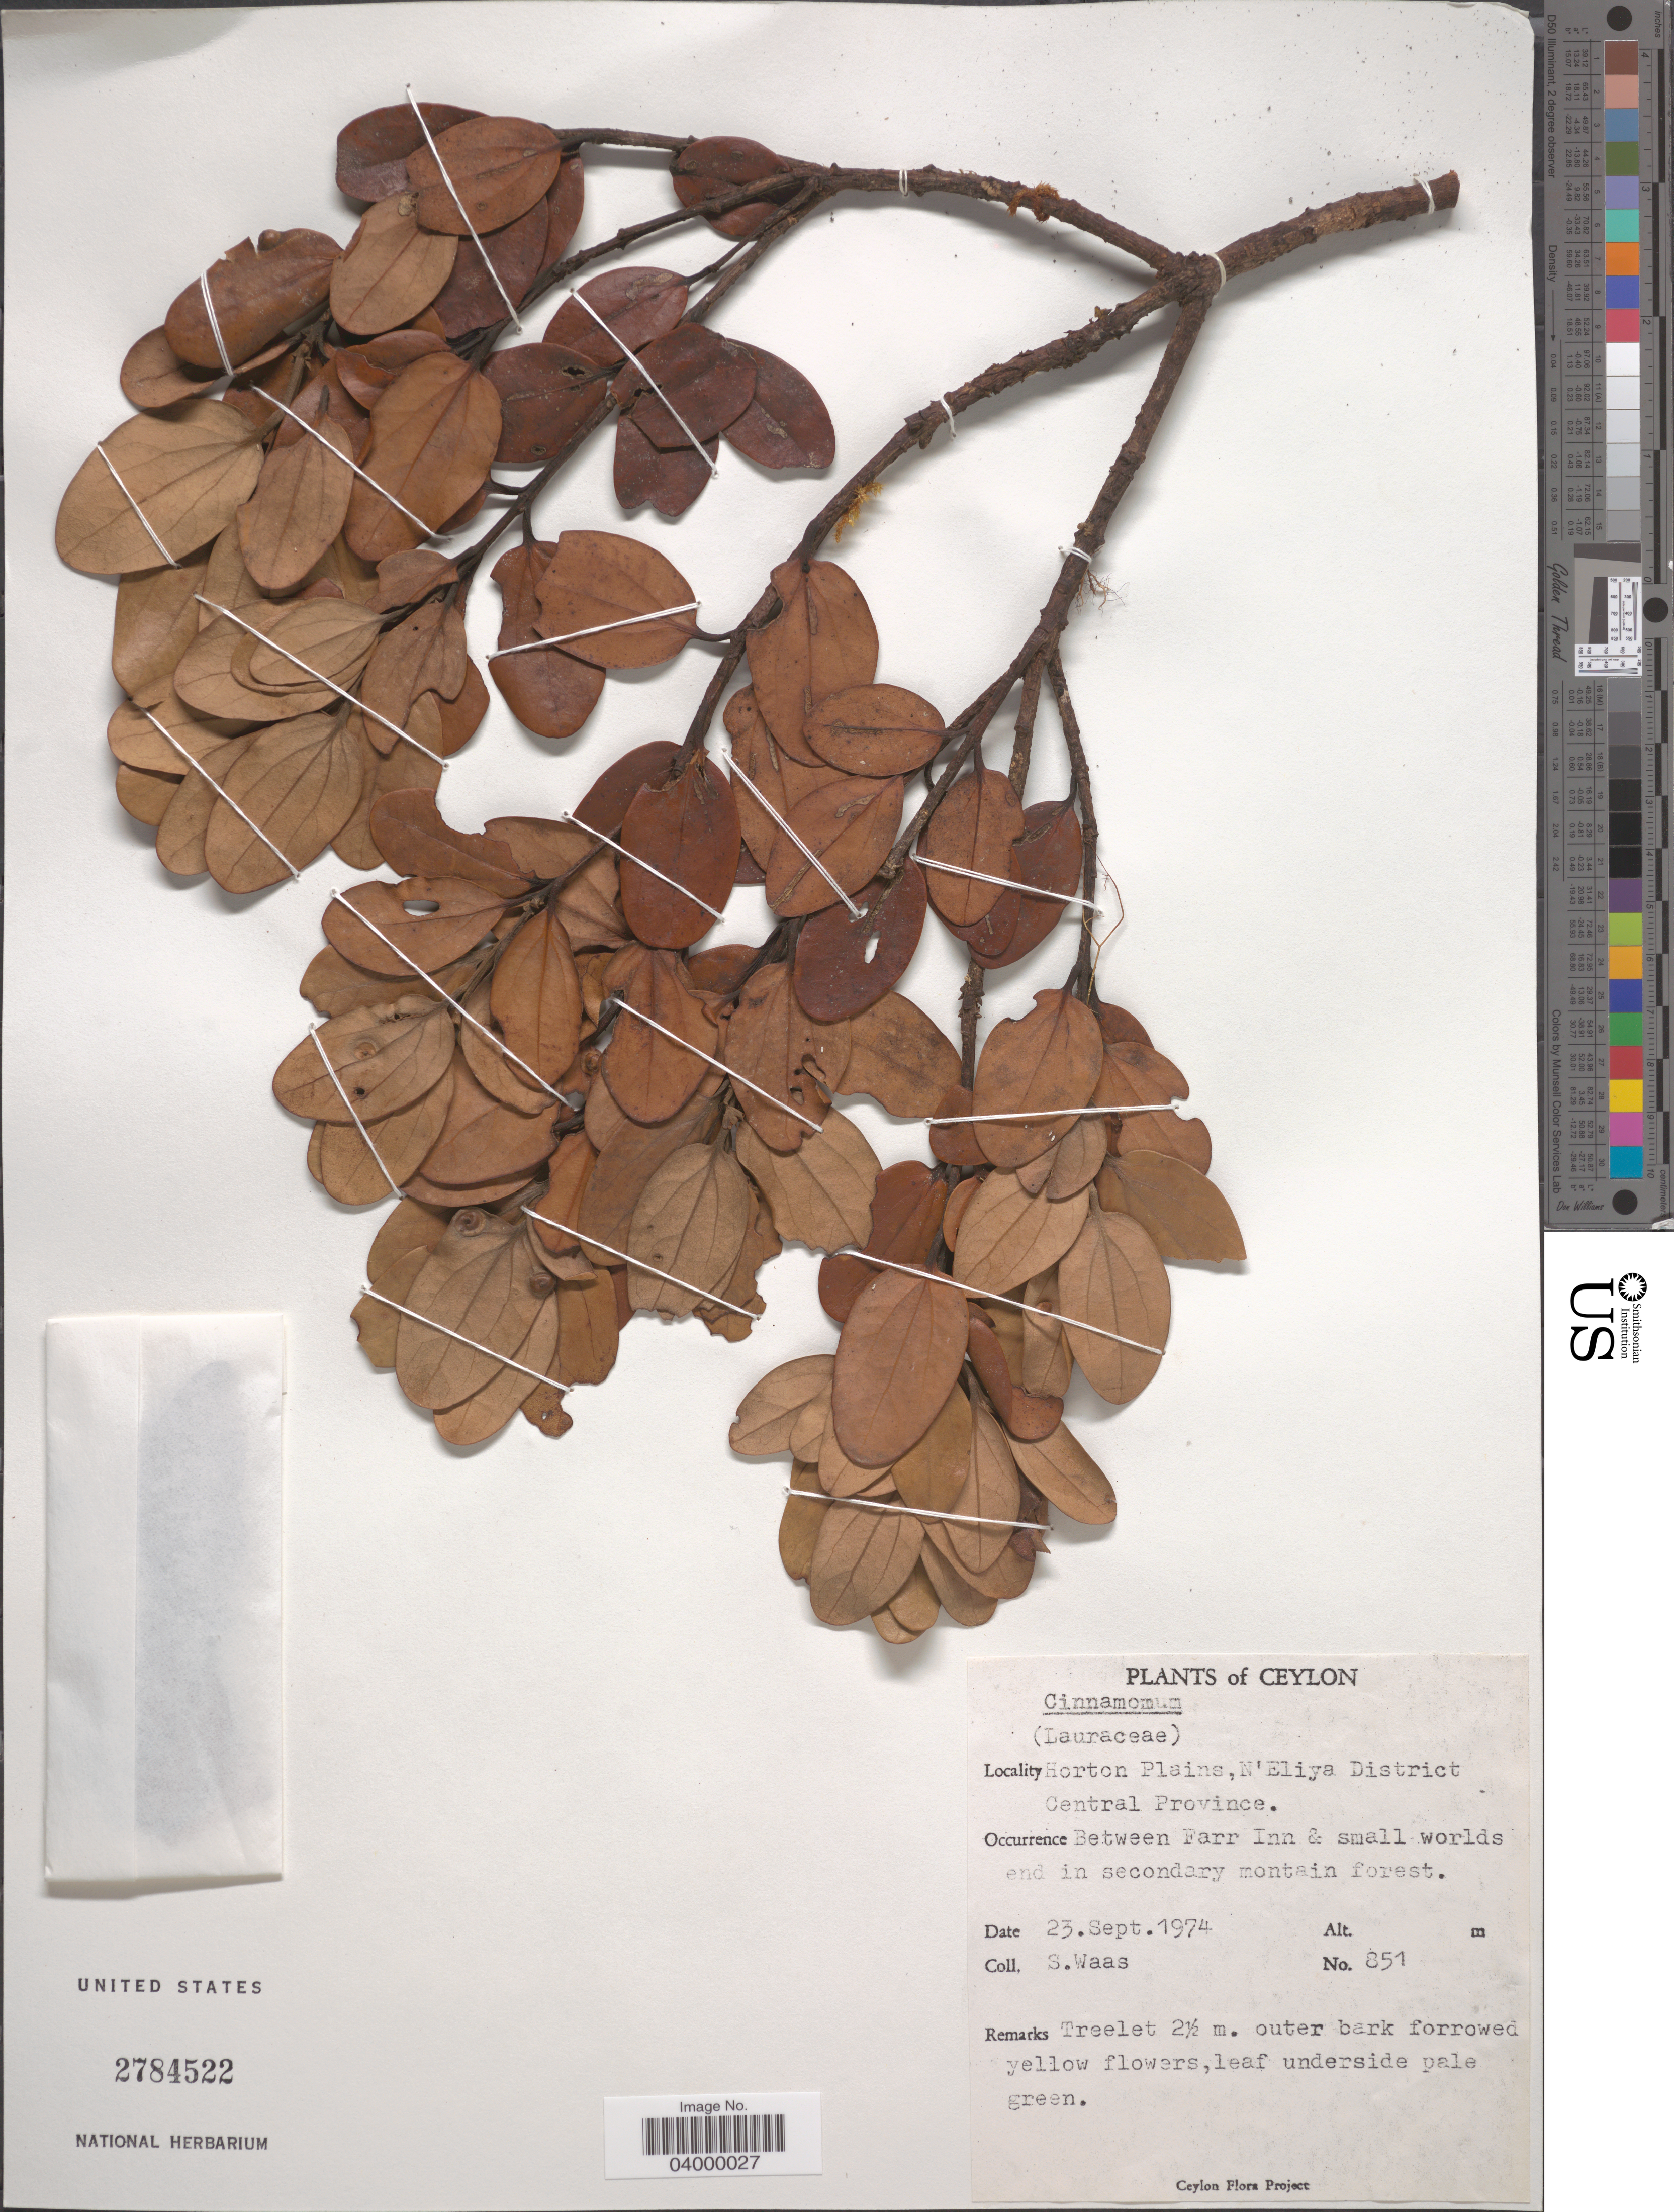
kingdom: Plantae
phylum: Tracheophyta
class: Magnoliopsida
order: Laurales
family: Lauraceae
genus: Cinnamomum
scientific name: Cinnamomum sp.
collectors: S. Waas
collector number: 851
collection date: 1974-09-23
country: Sri Lanka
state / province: Central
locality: Ceylon. Horton Plains, N'Eliya District. Central Province. Between Farr Inn & small worlds end in secondary mountain forest.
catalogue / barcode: US 2784522